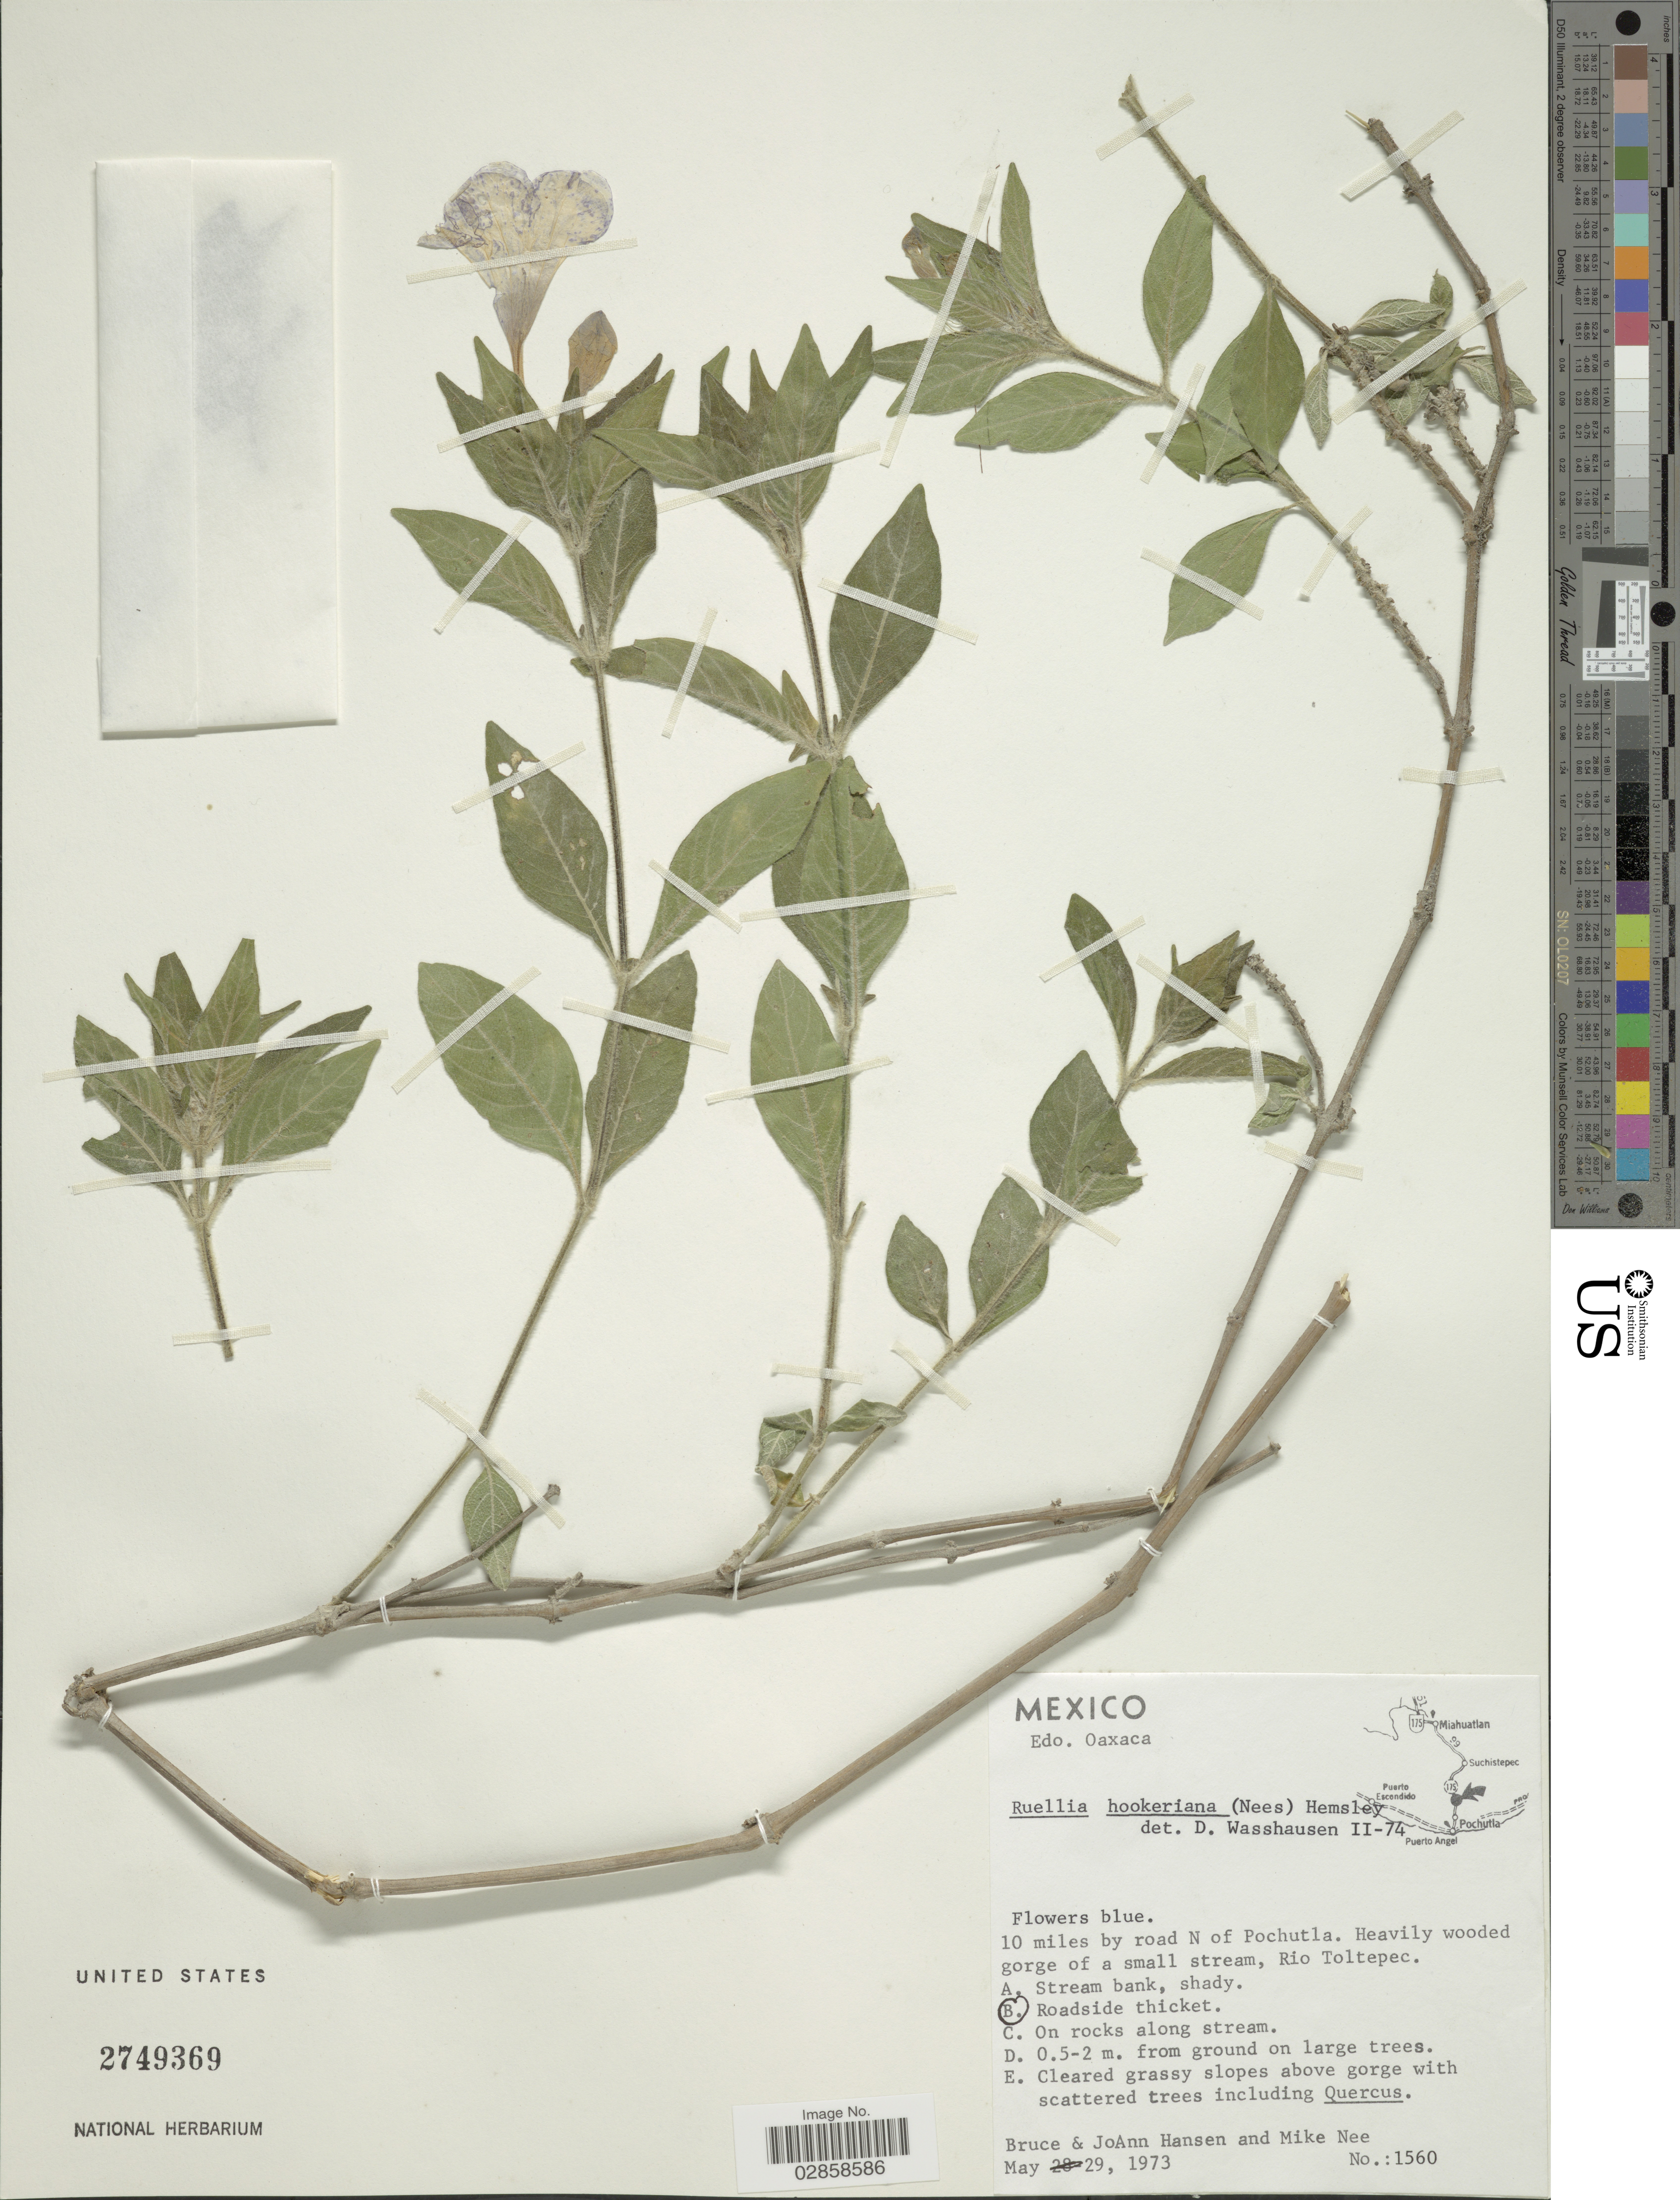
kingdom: Plantae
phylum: Tracheophyta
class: Magnoliopsida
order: Lamiales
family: Acanthaceae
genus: Ruellia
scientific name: Ruellia hookeriana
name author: (Nees) Hemsl.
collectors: B. Hansen, J. Hansen & M. Nee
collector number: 1560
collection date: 1973-05-29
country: Mexico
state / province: Oaxaca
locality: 10 miles by road N of Pochutla. Rio Toltepec.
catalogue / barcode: US 2749369